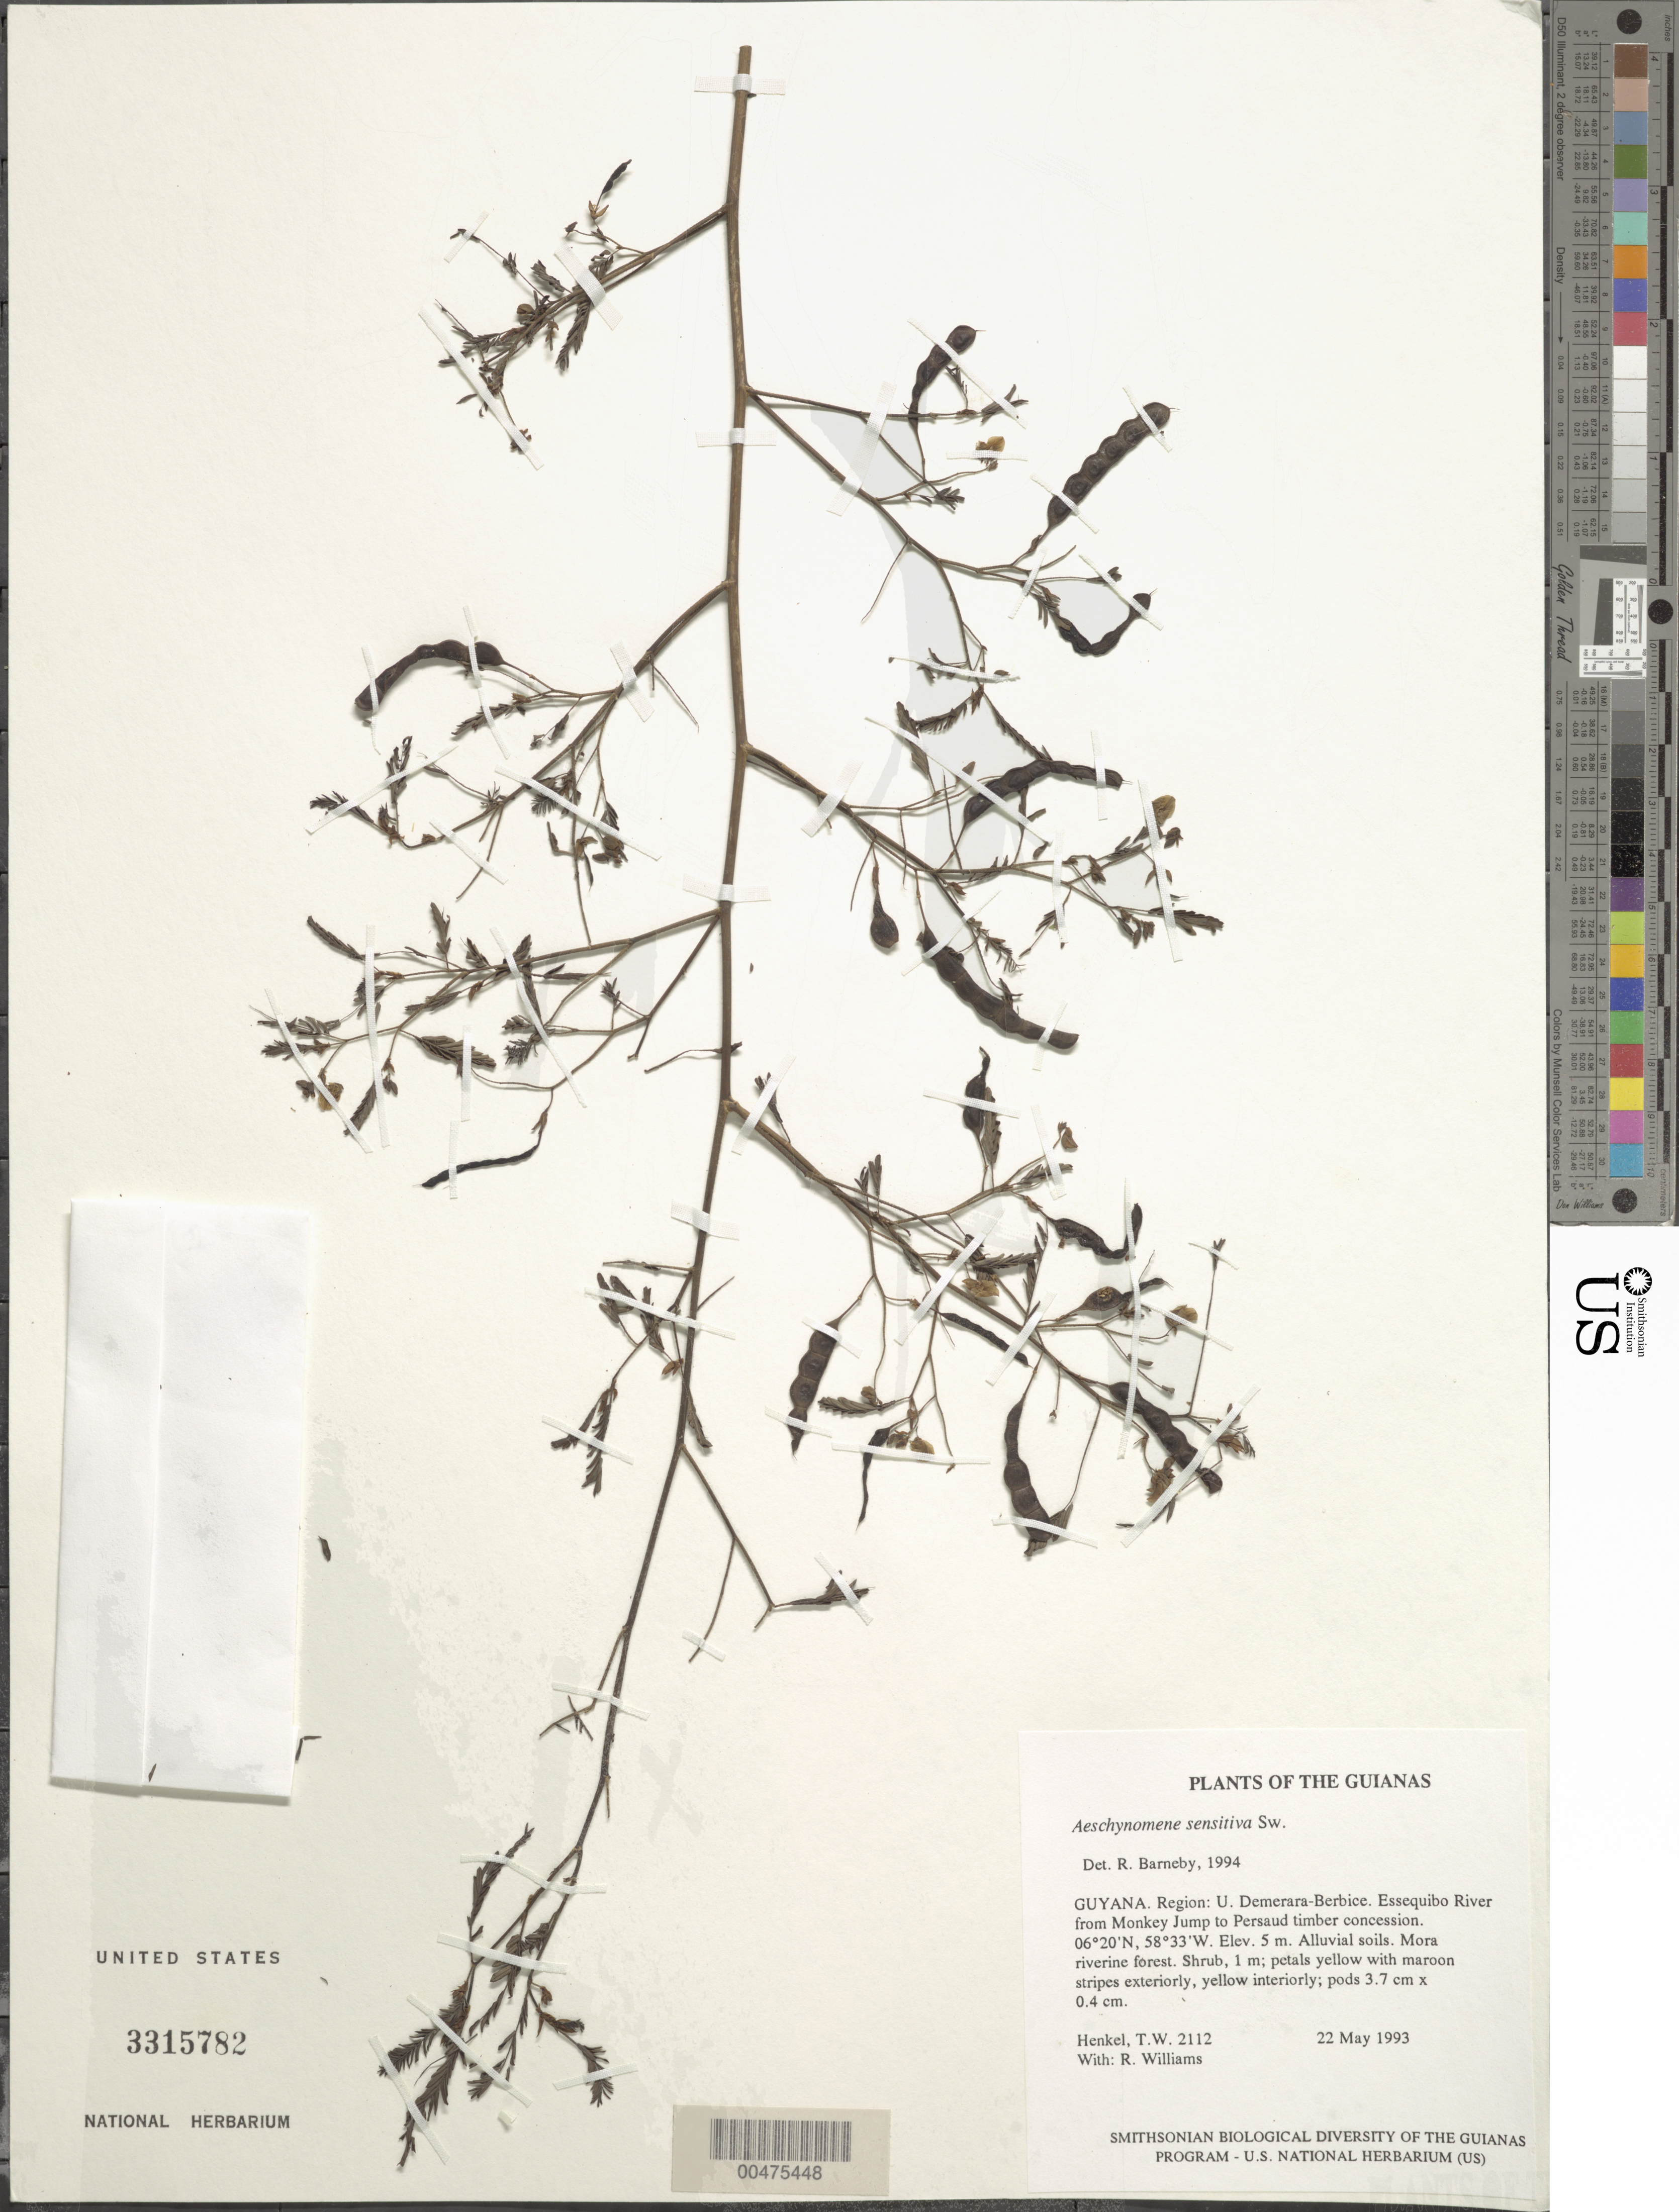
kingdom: Plantae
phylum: Tracheophyta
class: Magnoliopsida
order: Fabales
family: Fabaceae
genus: Aeschynomene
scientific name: Aeschynomene sensitiva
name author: Sw.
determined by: Barneby, Rupert C., (NY)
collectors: T. Henkel & R. Williams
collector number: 2112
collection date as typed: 22 May 1993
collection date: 1993-05-22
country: Guyana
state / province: U. Demerara-Berbice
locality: Essequibo River from Monkey Jump to Persaud timber concession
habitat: Alluvial soils. Mora riverine forest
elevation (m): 5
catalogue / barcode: US 3315782